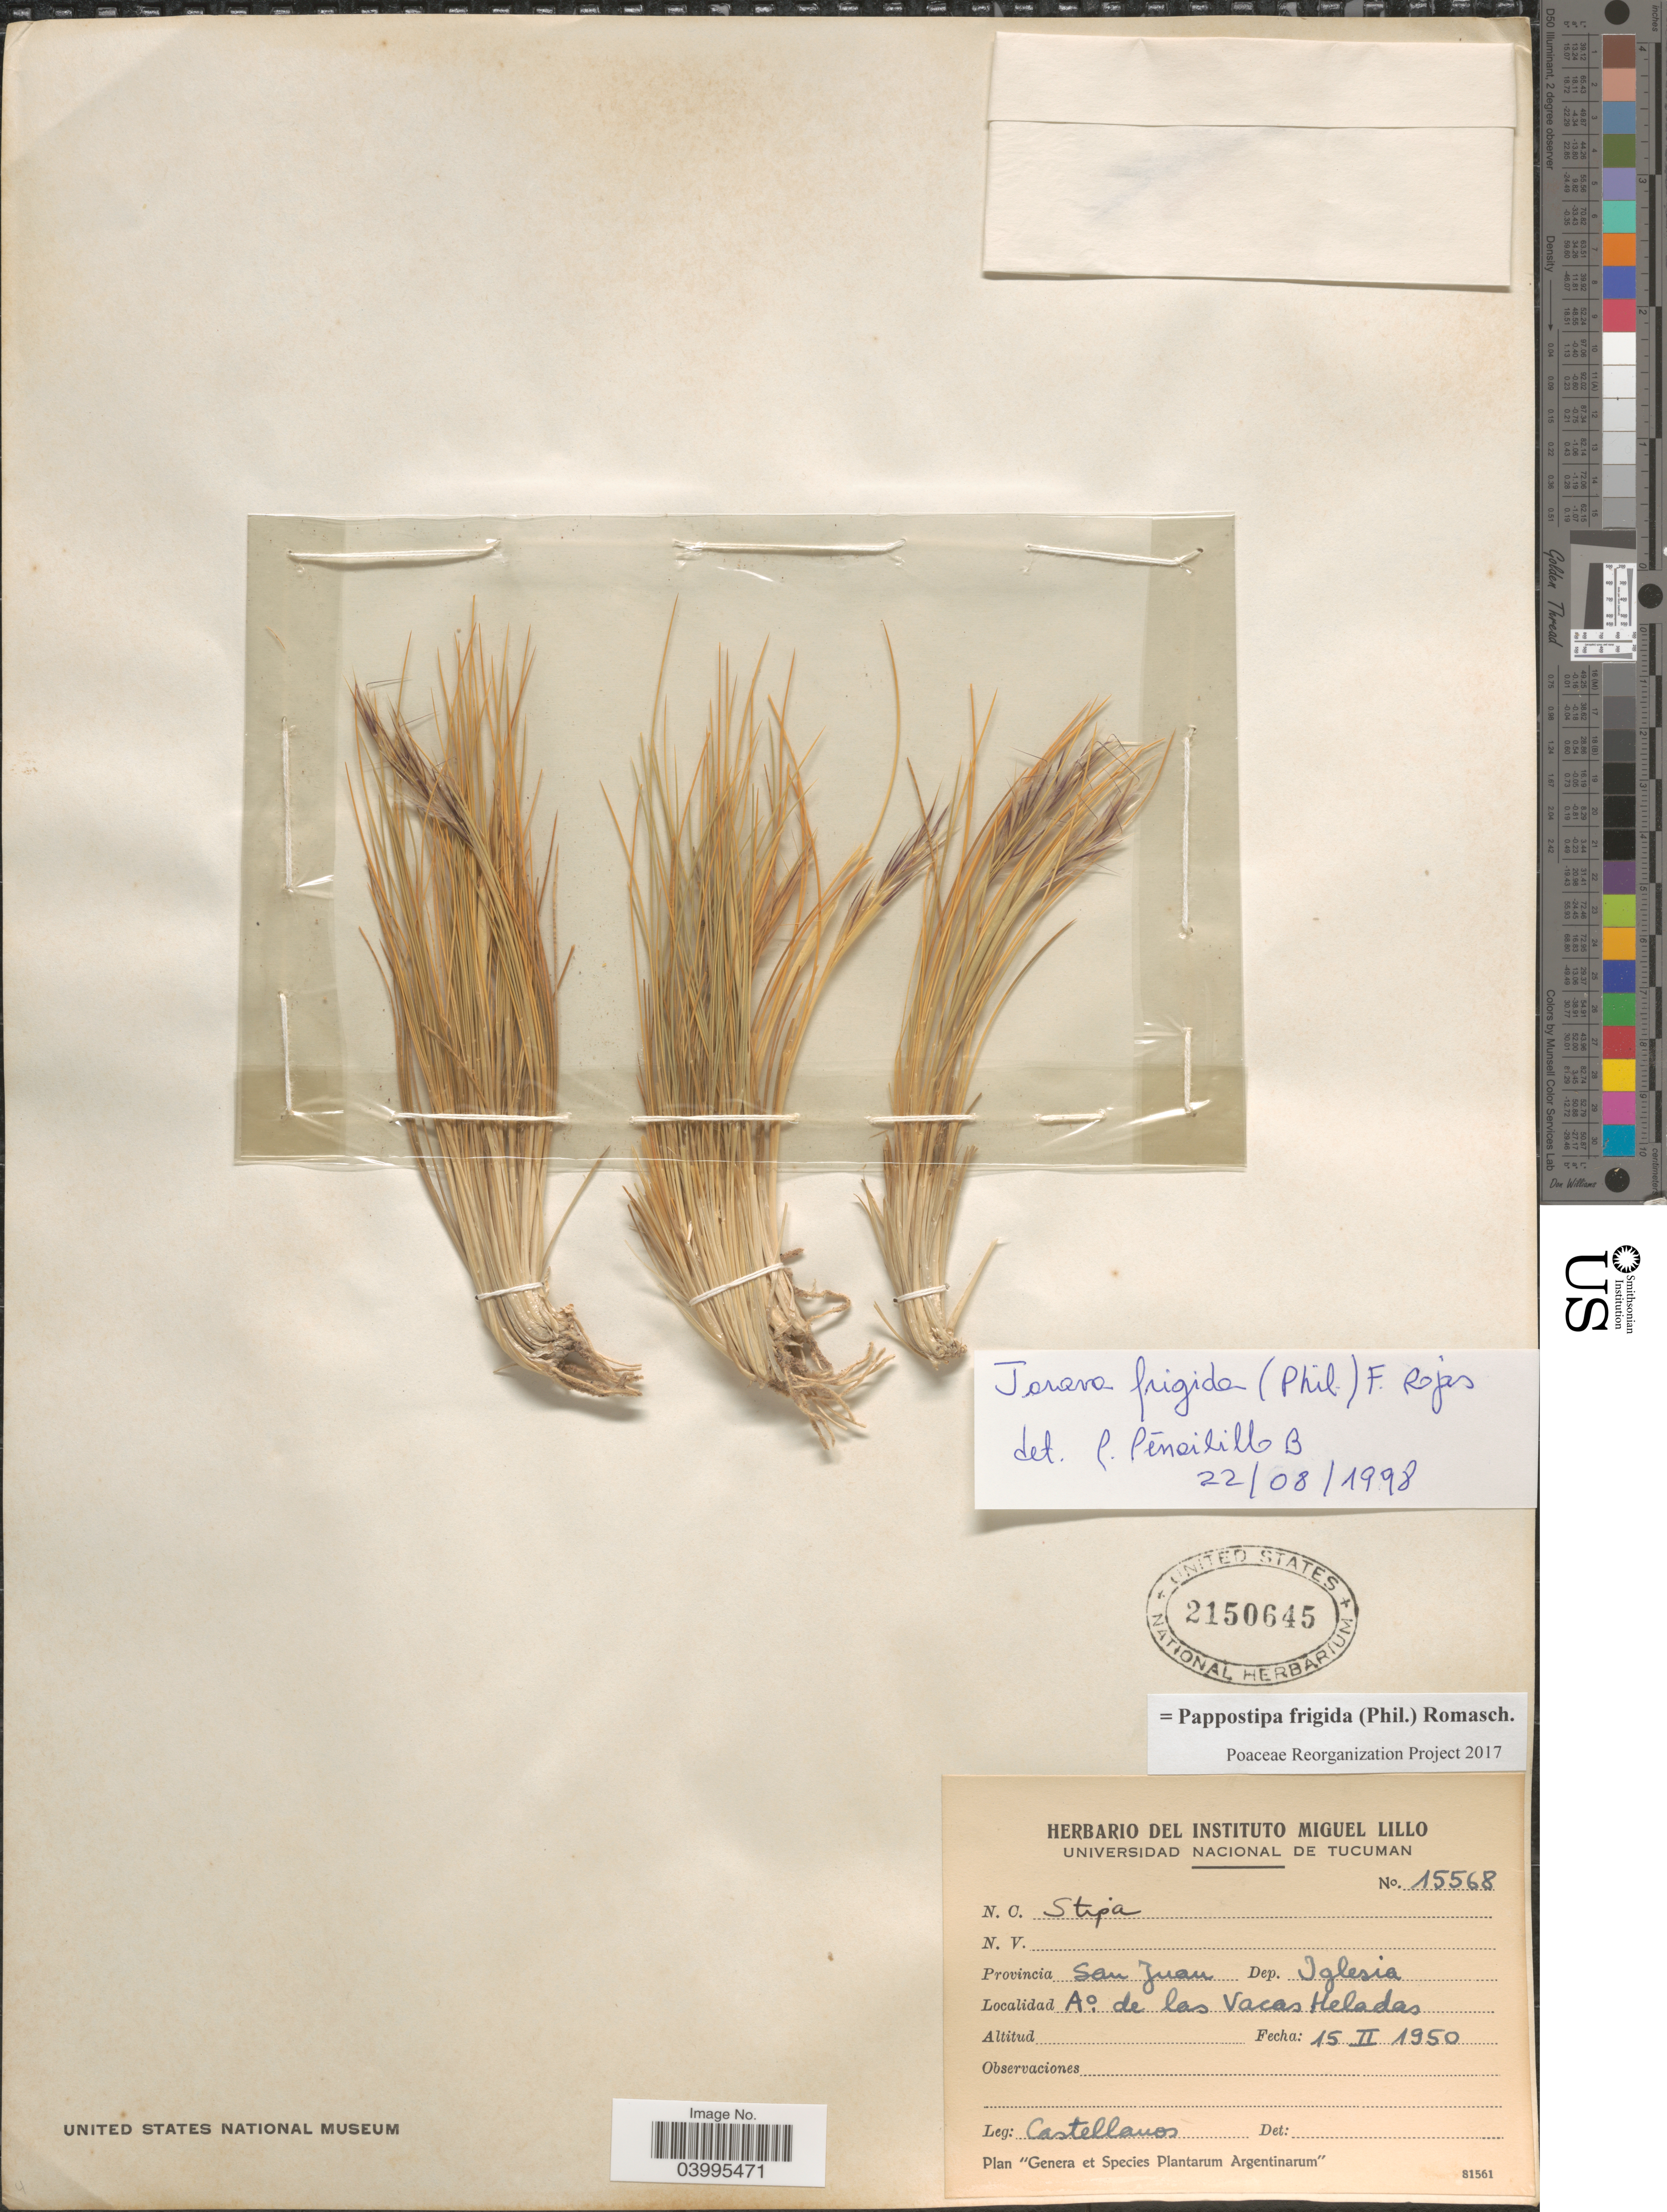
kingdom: Plantae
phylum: Tracheophyta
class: Liliopsida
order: Poales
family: Poaceae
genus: Pappostipa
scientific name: Pappostipa frigida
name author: (Phil.) Romasch.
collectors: -- Castellanos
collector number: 15568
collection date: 1950-02-15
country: Argentina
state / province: San Juan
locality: Dep. Iglesia. Aº. de las Vacas Heladas.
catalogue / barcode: US 2150645